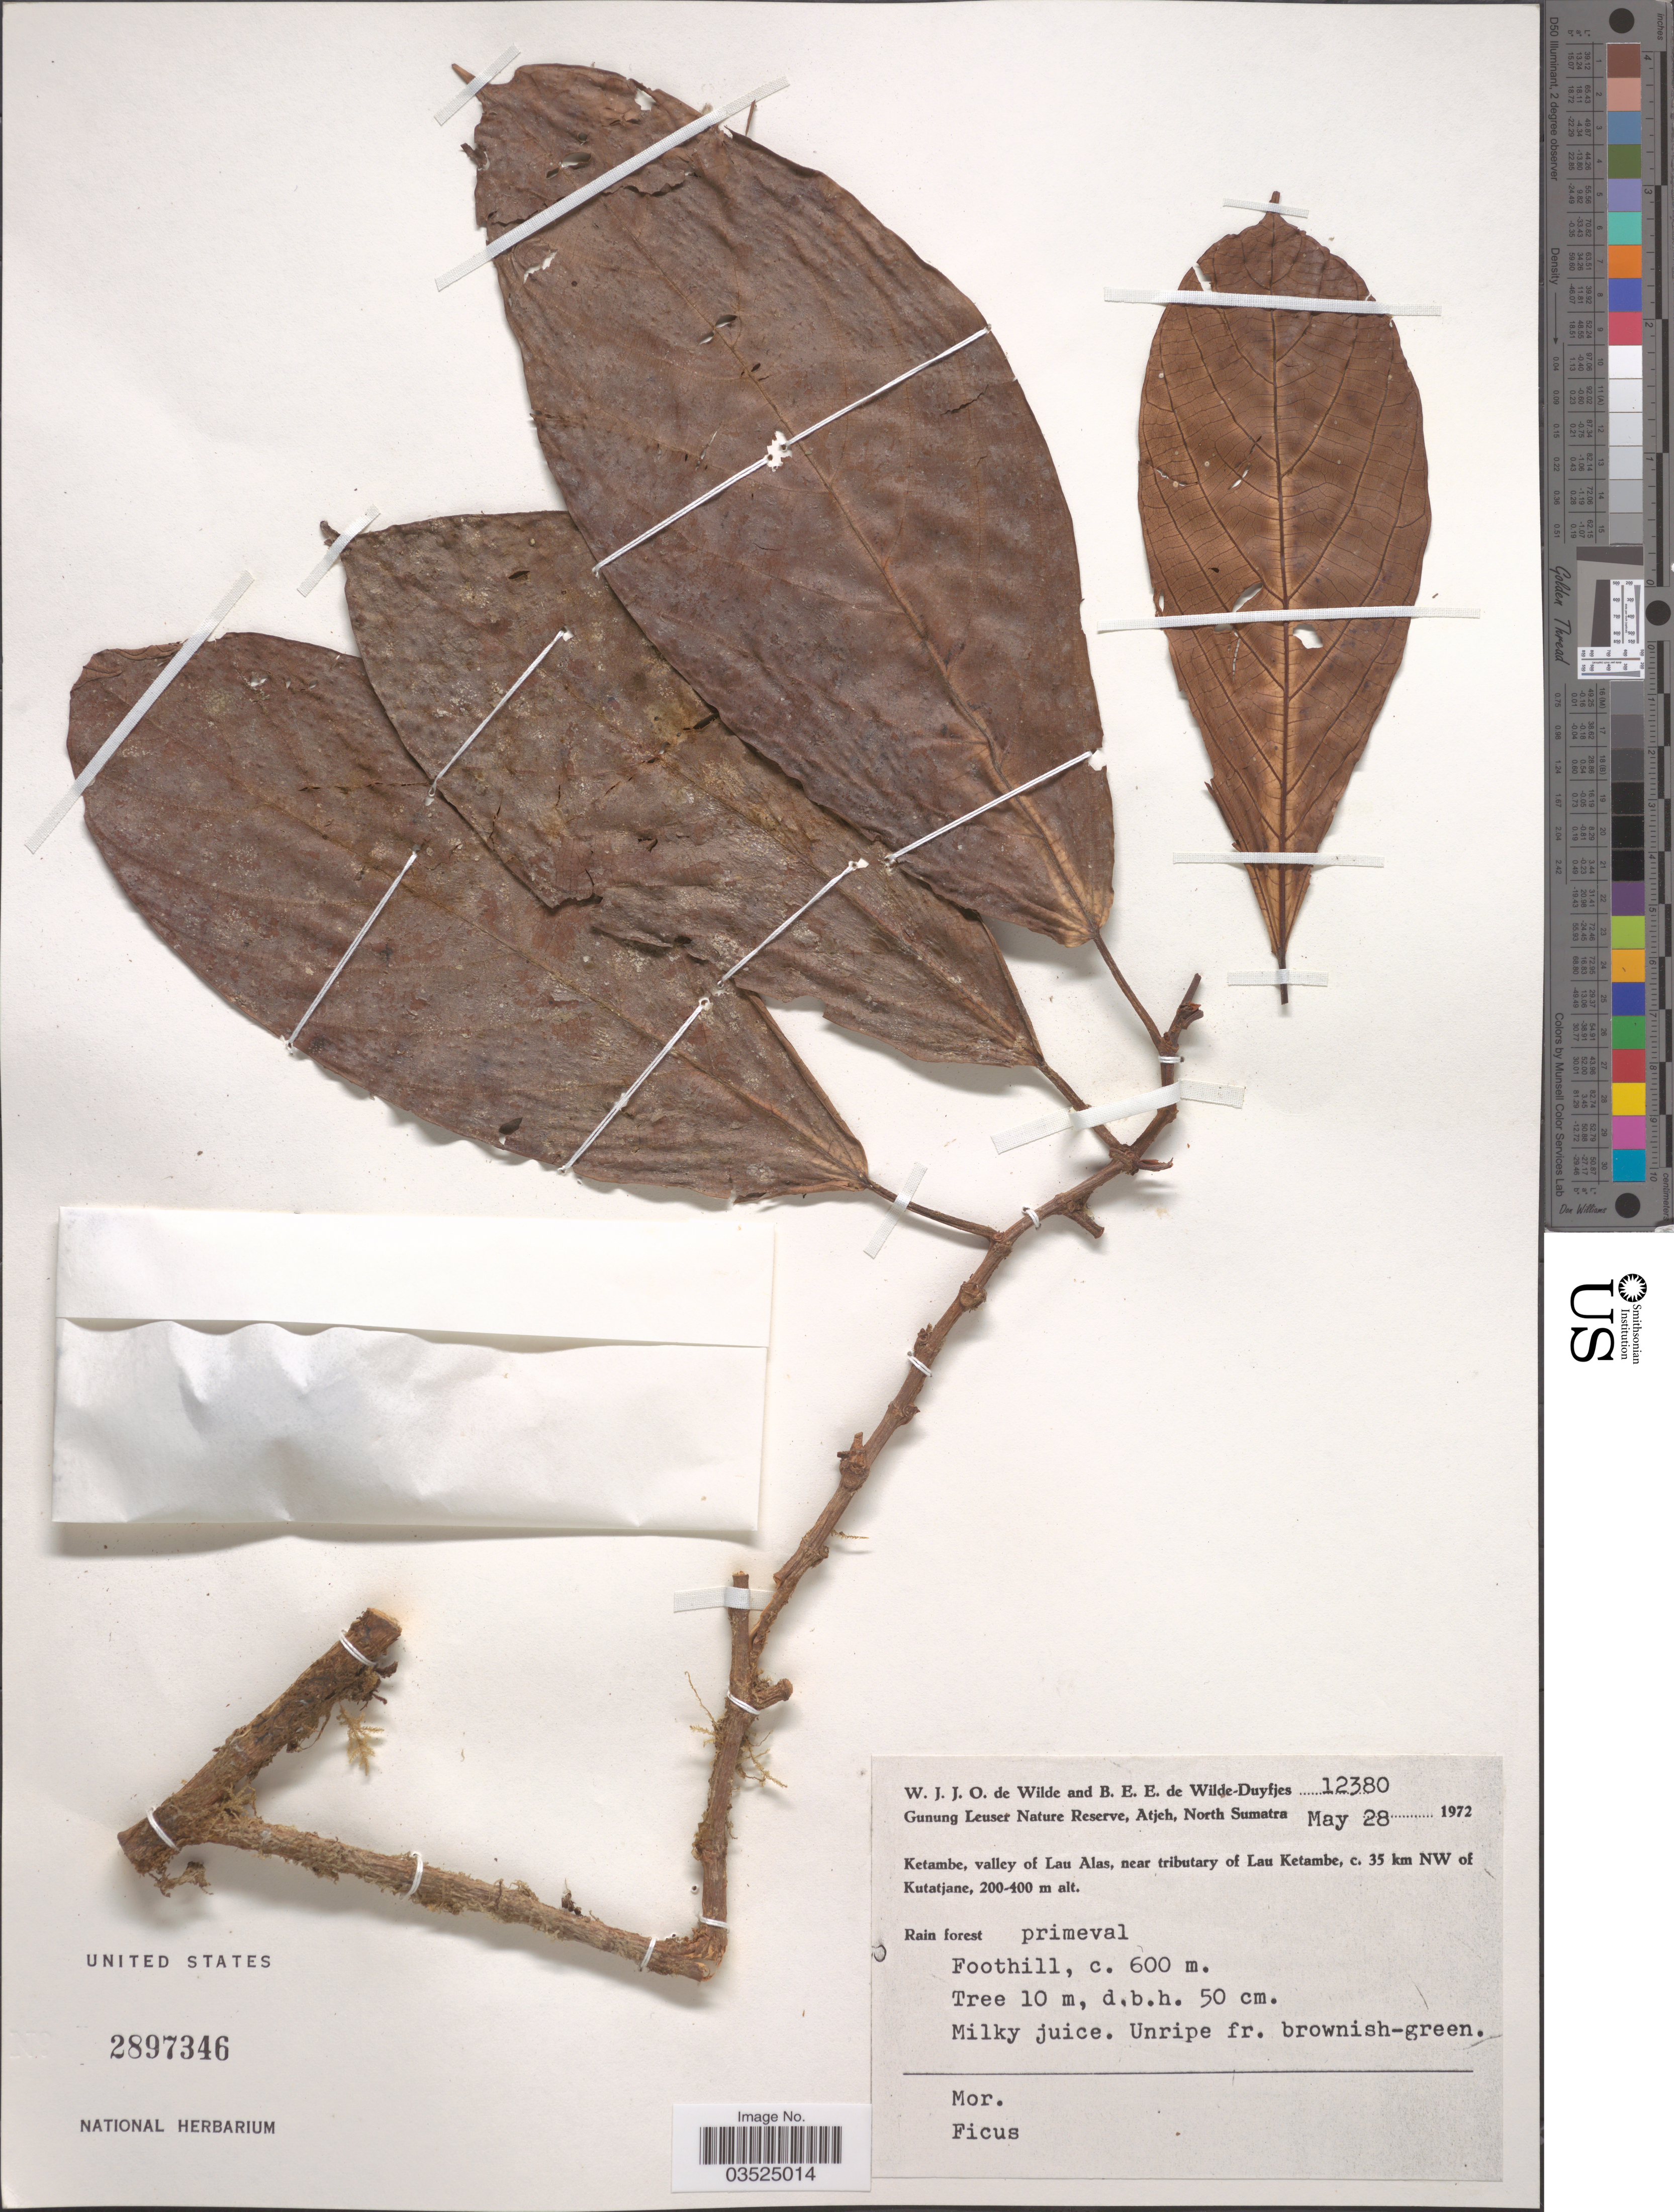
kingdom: Plantae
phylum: Tracheophyta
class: Magnoliopsida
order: Rosales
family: Moraceae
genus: Ficus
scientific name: Ficus sp.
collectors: W. J. de Wilde & B. E. de Wilde-Duyfjes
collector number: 12380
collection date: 1972-05-28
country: Indonesia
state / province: Sumatra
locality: Gunung Leuser Nature Reserve, Atjeh, North Sumatra. Ketambe, valley of Lau Alas, near tributary of Lau Ketambe, c. 35 km NW of Kutatjane.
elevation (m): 200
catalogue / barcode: US 2897346